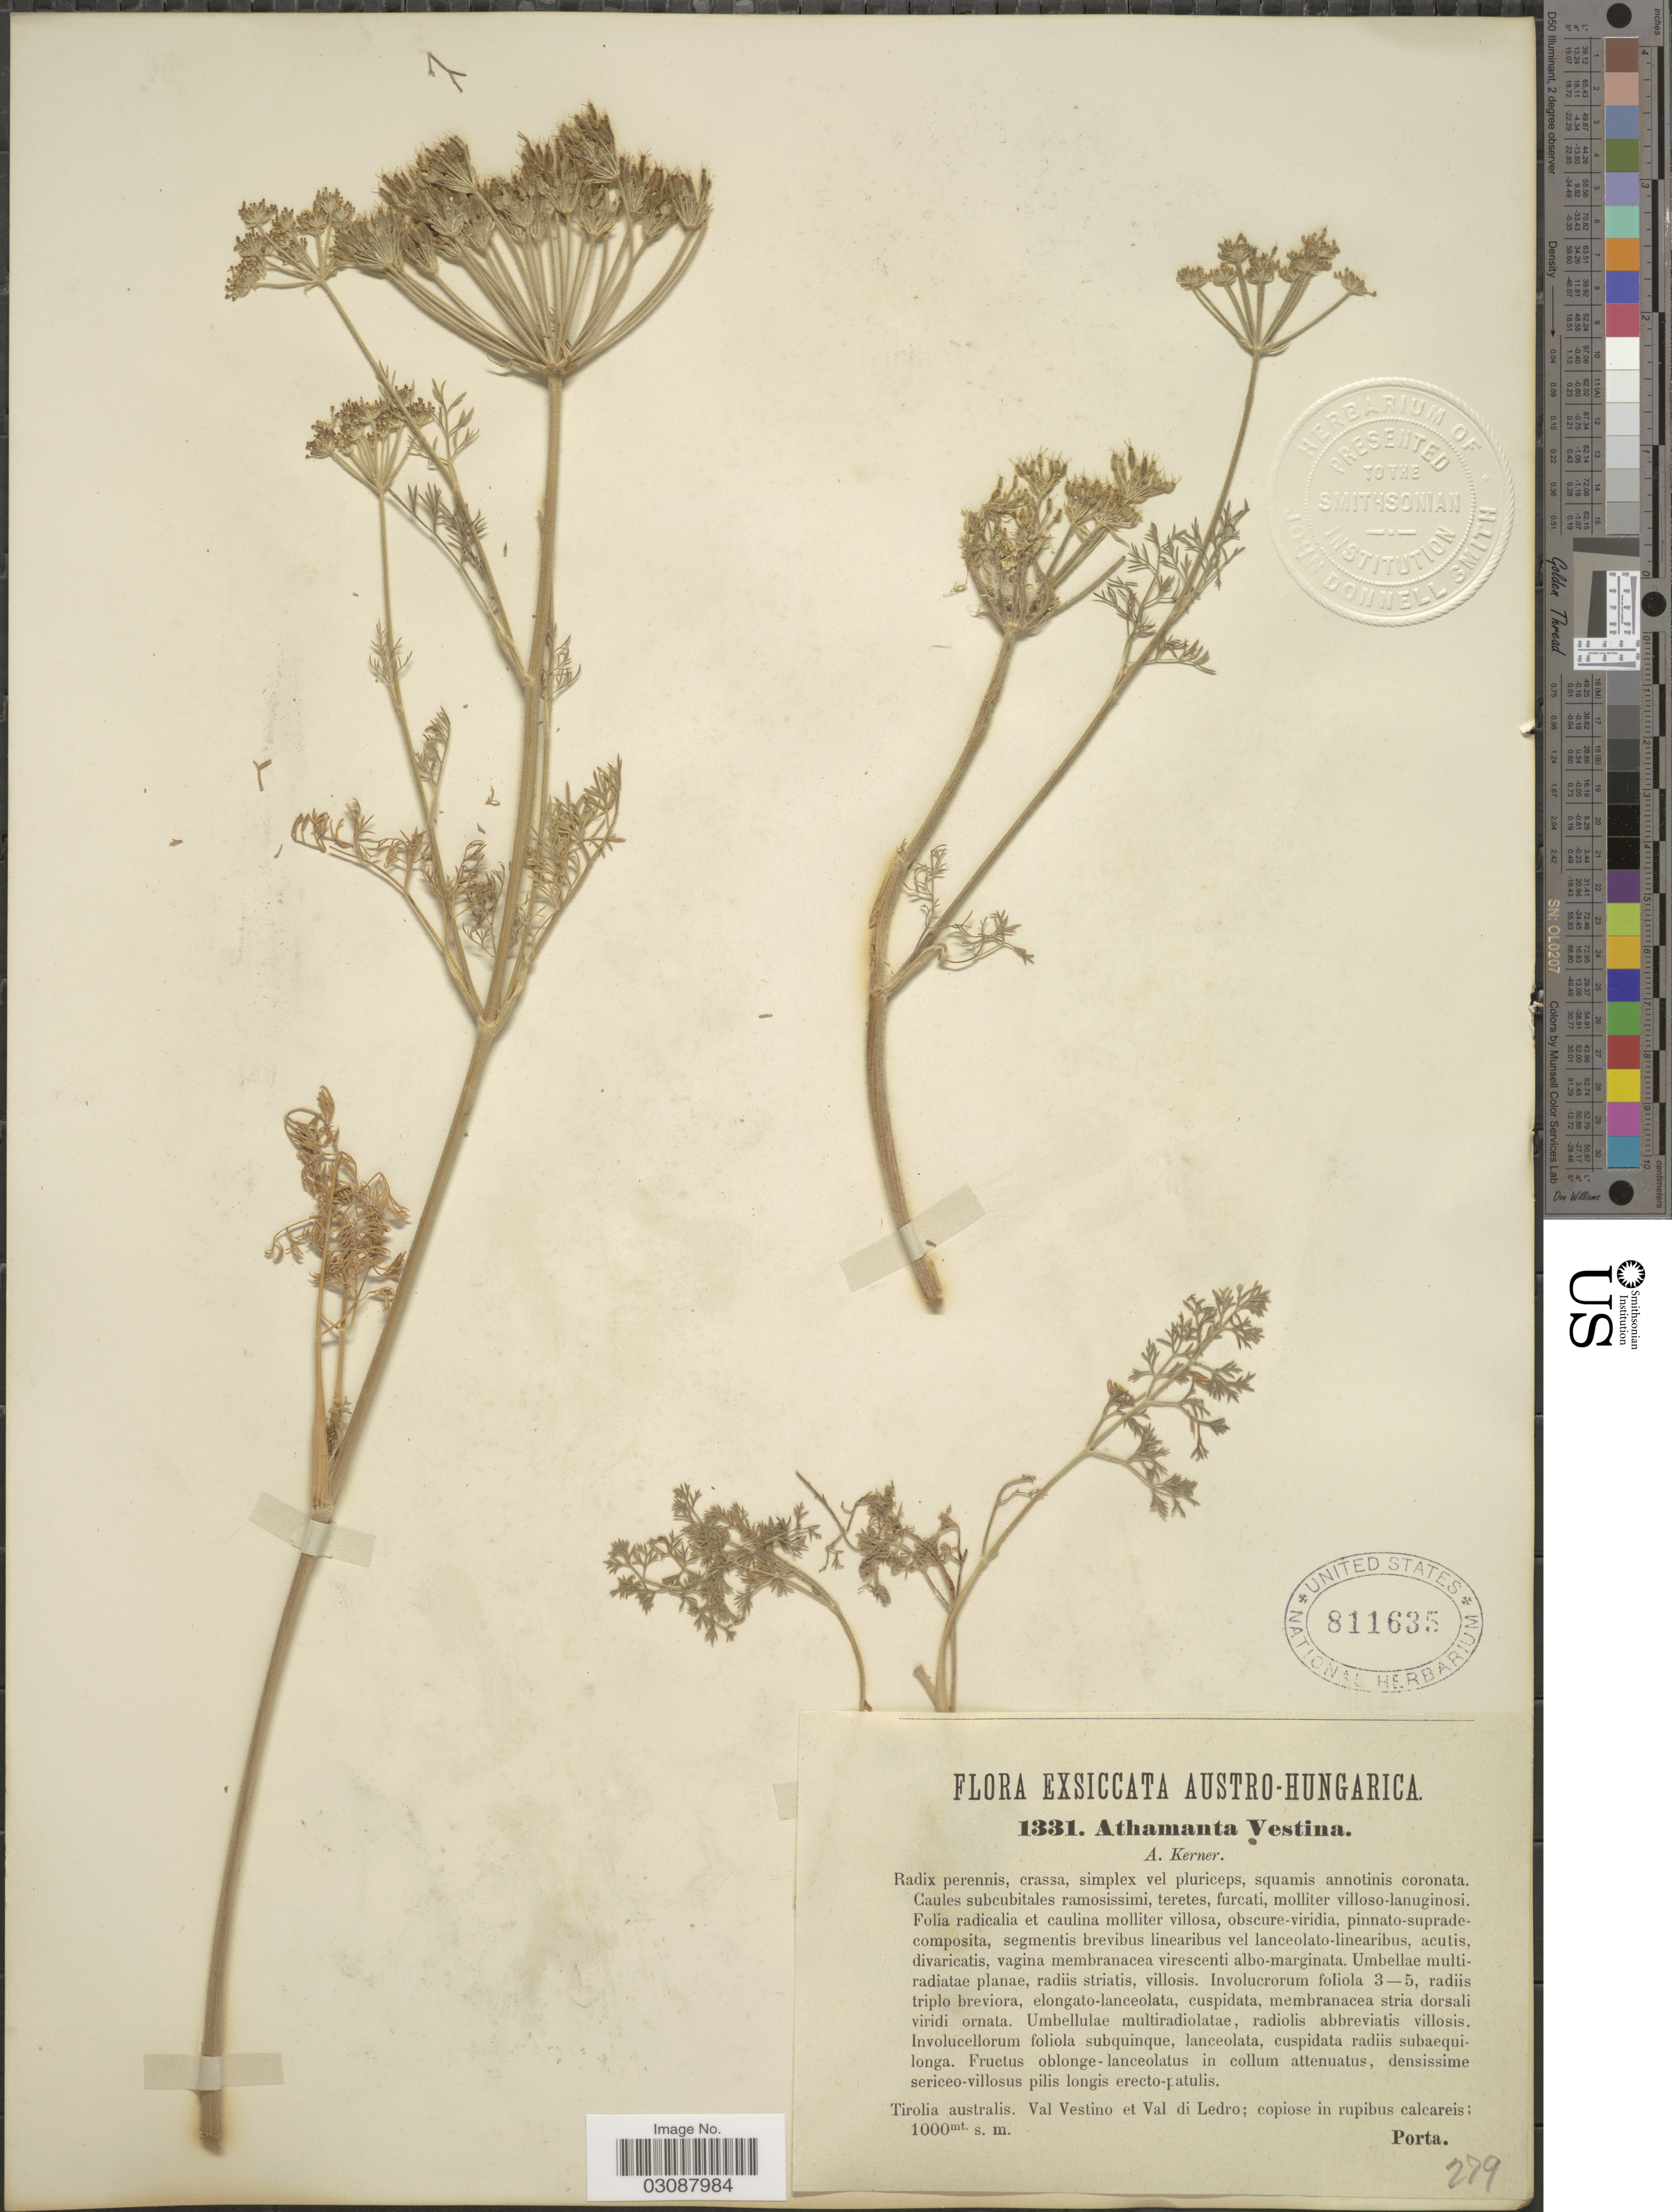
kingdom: Plantae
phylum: Tracheophyta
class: Magnoliopsida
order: Apiales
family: Apiaceae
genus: Athamanta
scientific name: Athamanta vestina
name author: A. Kern.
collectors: -- Porta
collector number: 1331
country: Italy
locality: Tirolia australis. Val Vestino et Val di Ledro; copiose in rupibus calcareis.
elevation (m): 1000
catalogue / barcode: US 811635